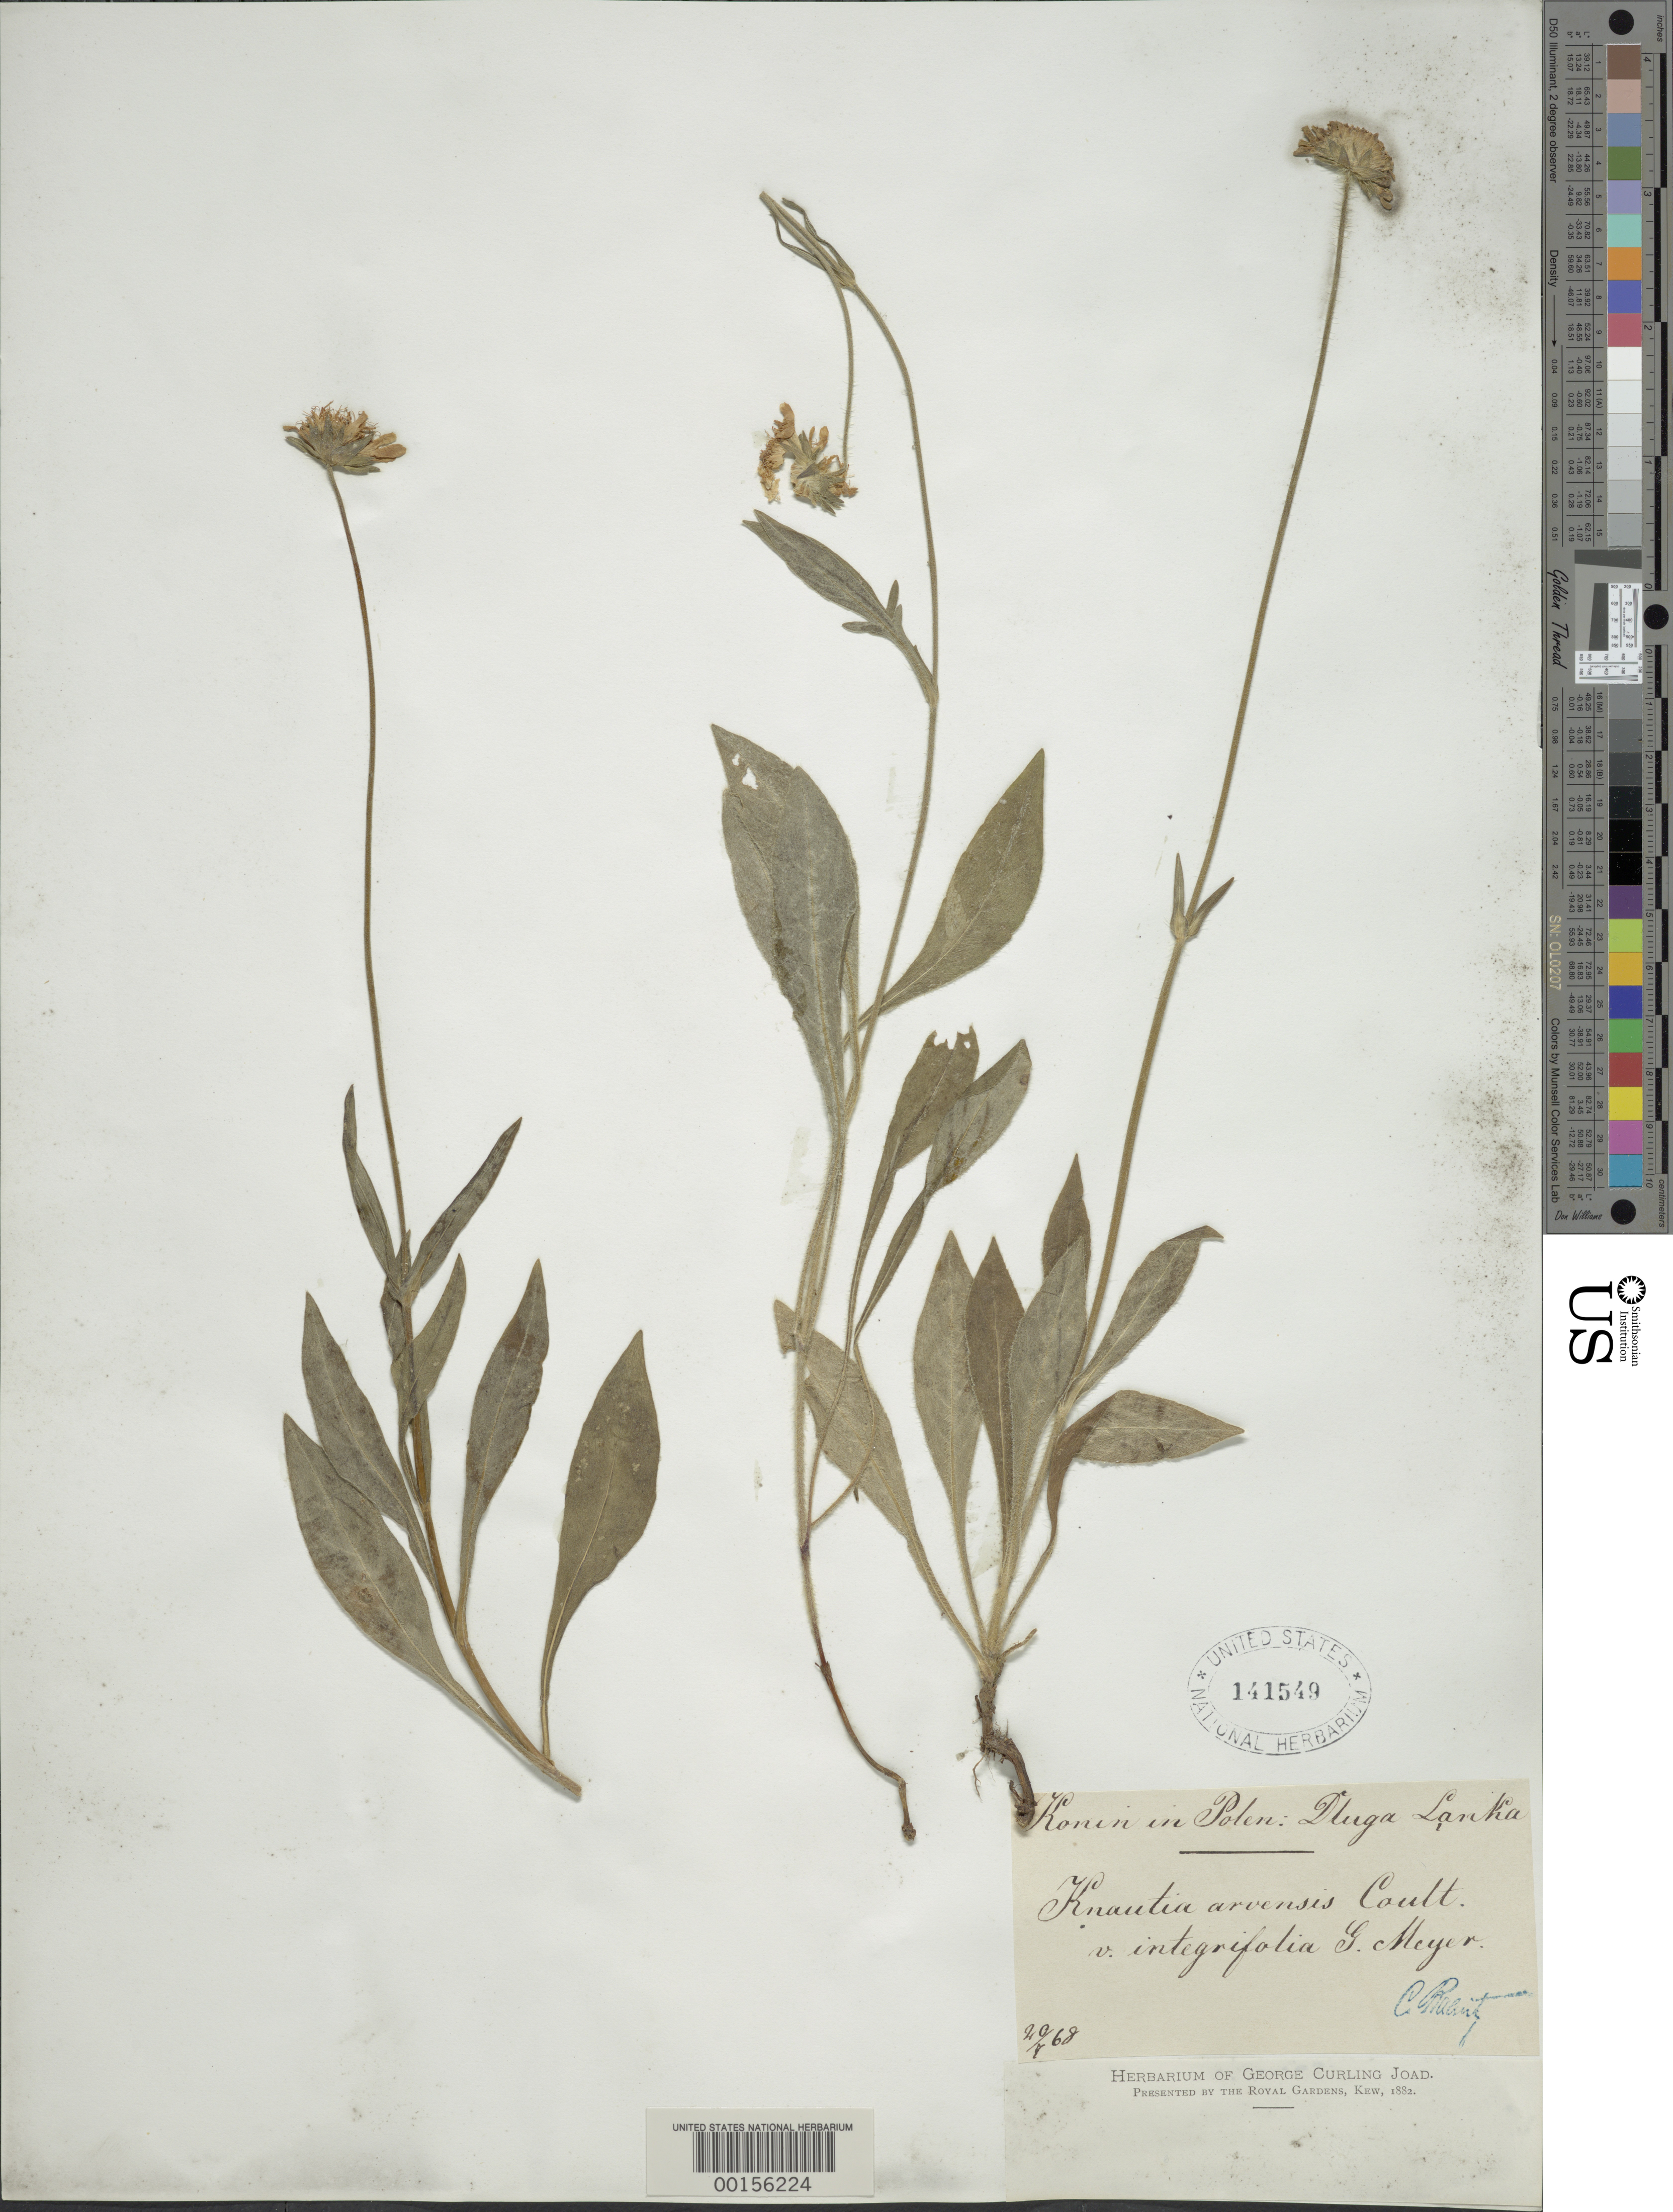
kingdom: Plantae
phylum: Tracheophyta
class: Magnoliopsida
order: Dipsacales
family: Caprifoliaceae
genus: Knautia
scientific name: Knautia arvensis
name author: (L.) Coult.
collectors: C. Raanty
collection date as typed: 20 Sep 1868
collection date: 1868-09-20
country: Poland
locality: Dluga Lanka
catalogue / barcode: US 141549